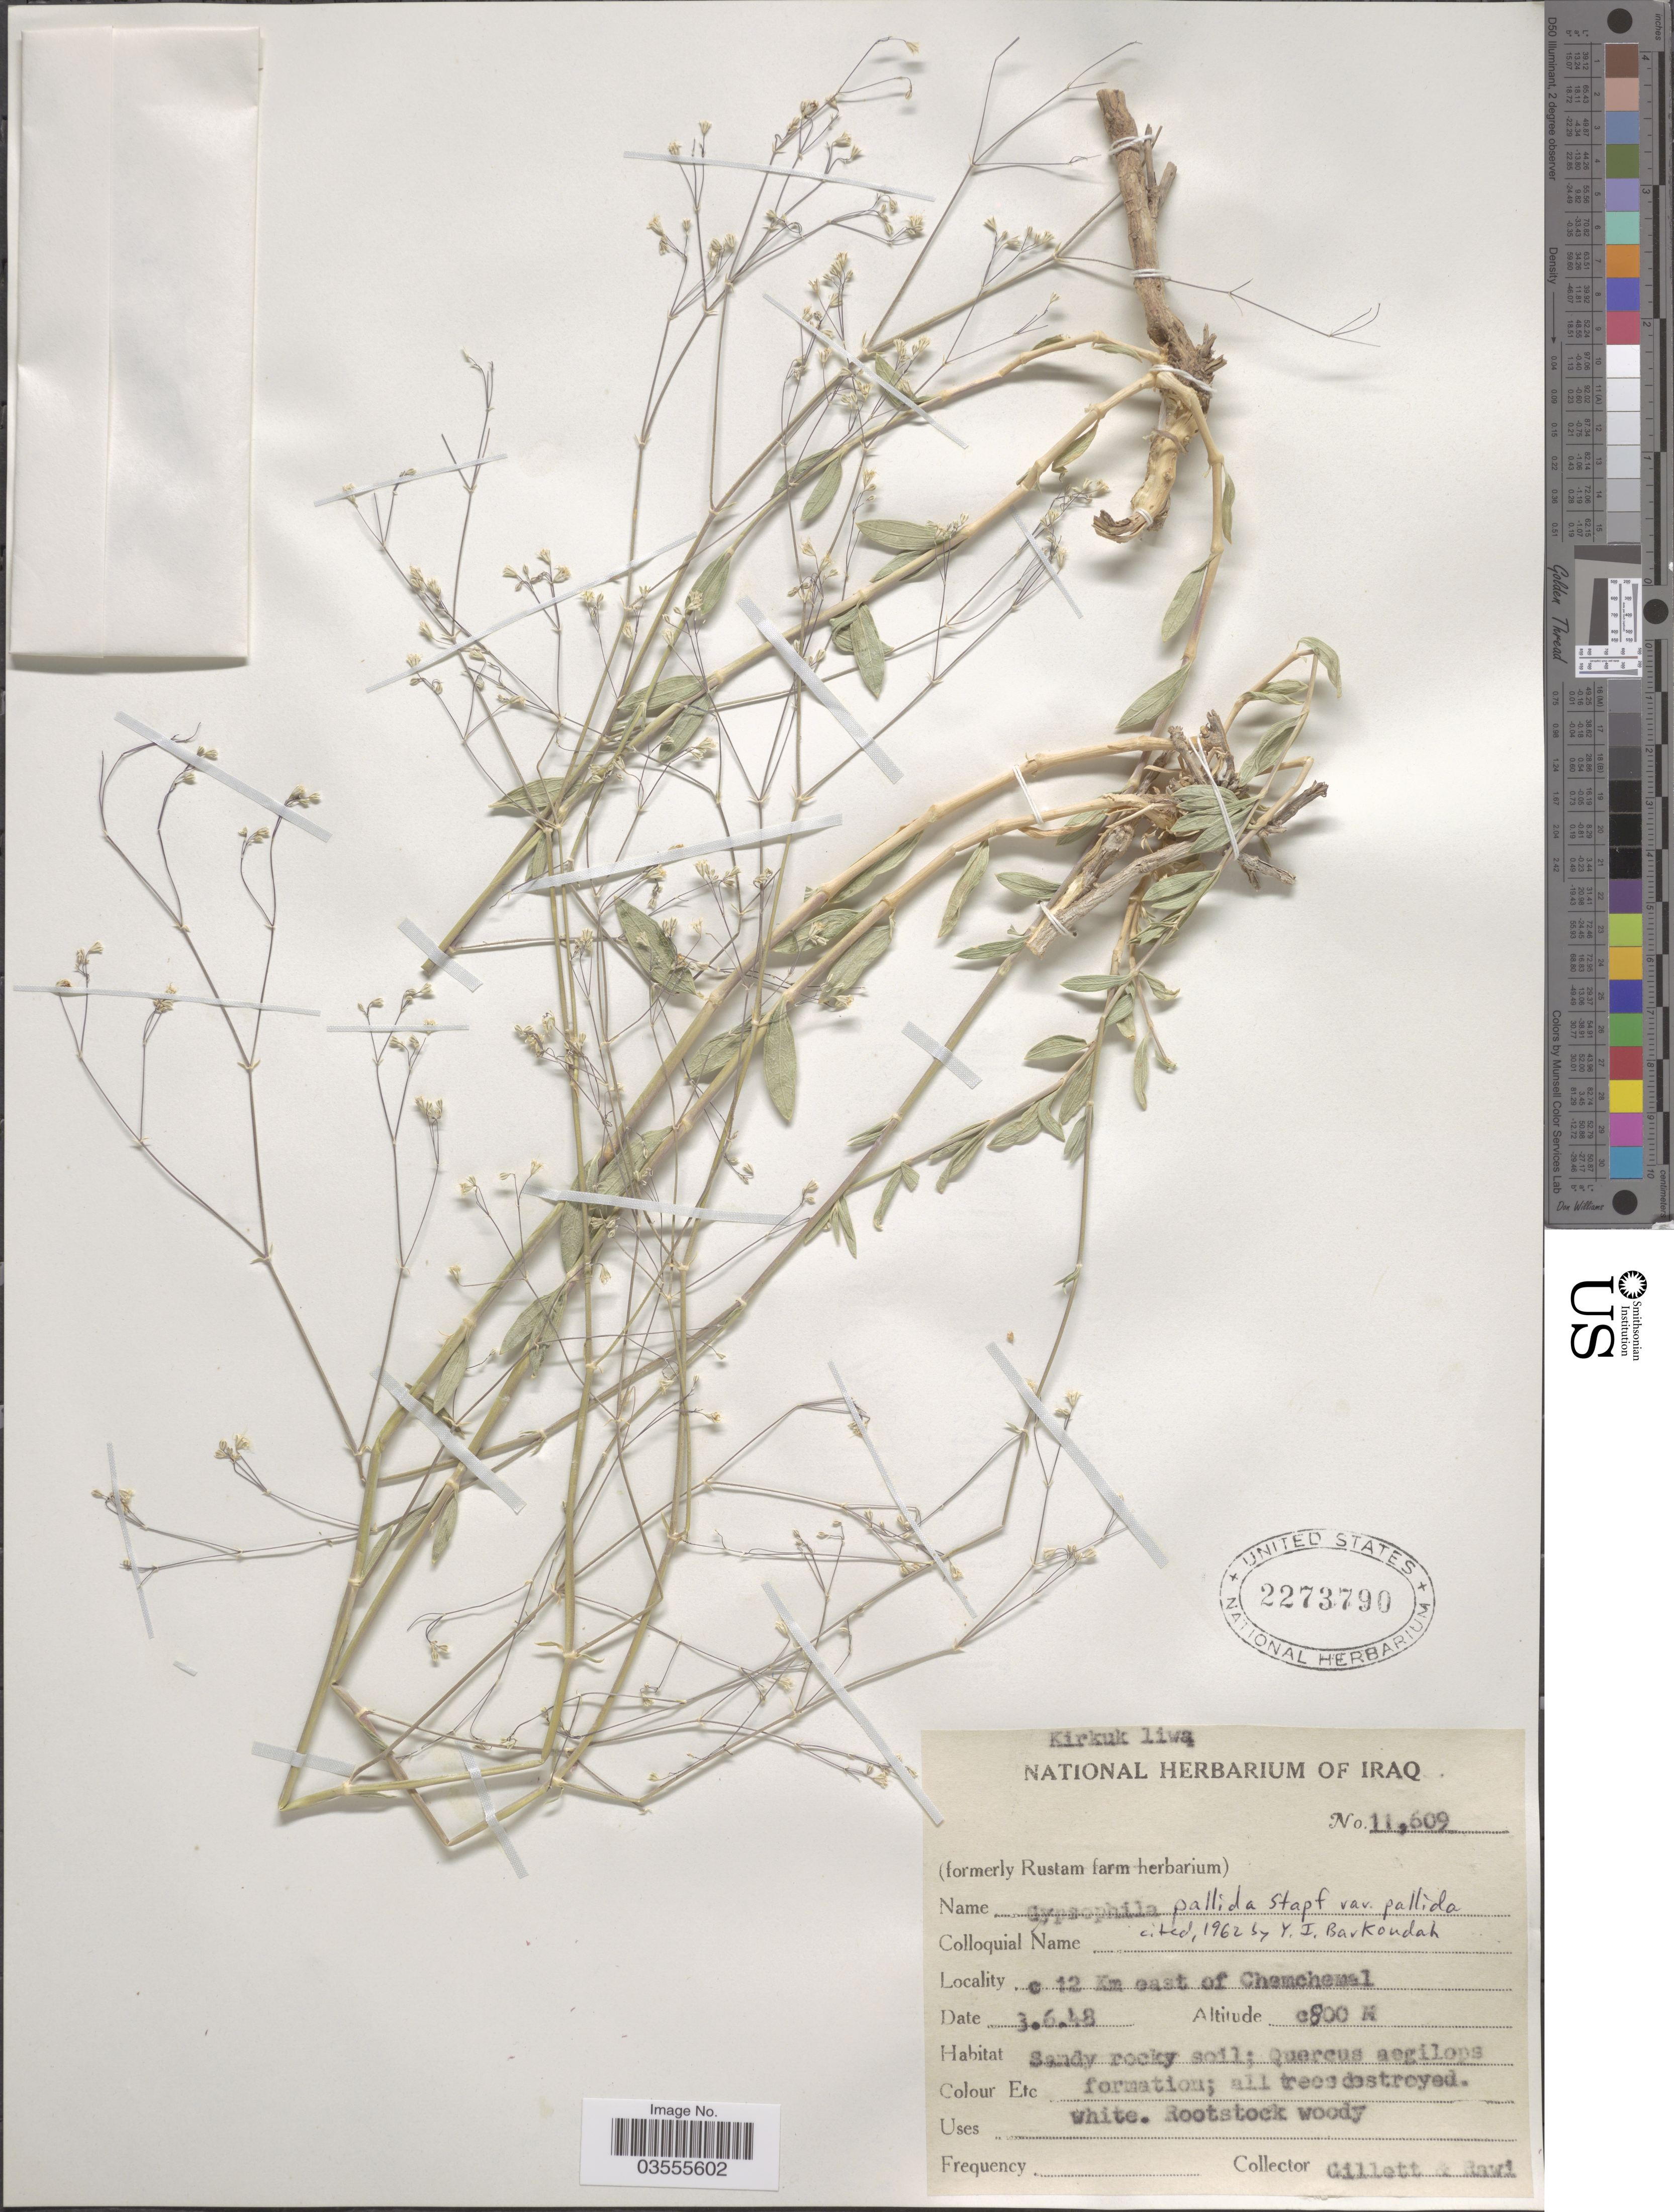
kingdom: Plantae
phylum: Tracheophyta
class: Magnoliopsida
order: Caryophyllales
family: Caryophyllaceae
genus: Gypsophila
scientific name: Gypsophila pallida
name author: Stapf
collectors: Gillett, -- & -. Rawi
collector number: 11609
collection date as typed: Transcribed d/m/y: 3/6/48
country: Iraq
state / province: Kirkūk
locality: Kirkuk liwa. C 12 Km east of Chemchemal.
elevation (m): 800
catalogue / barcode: US 2273790